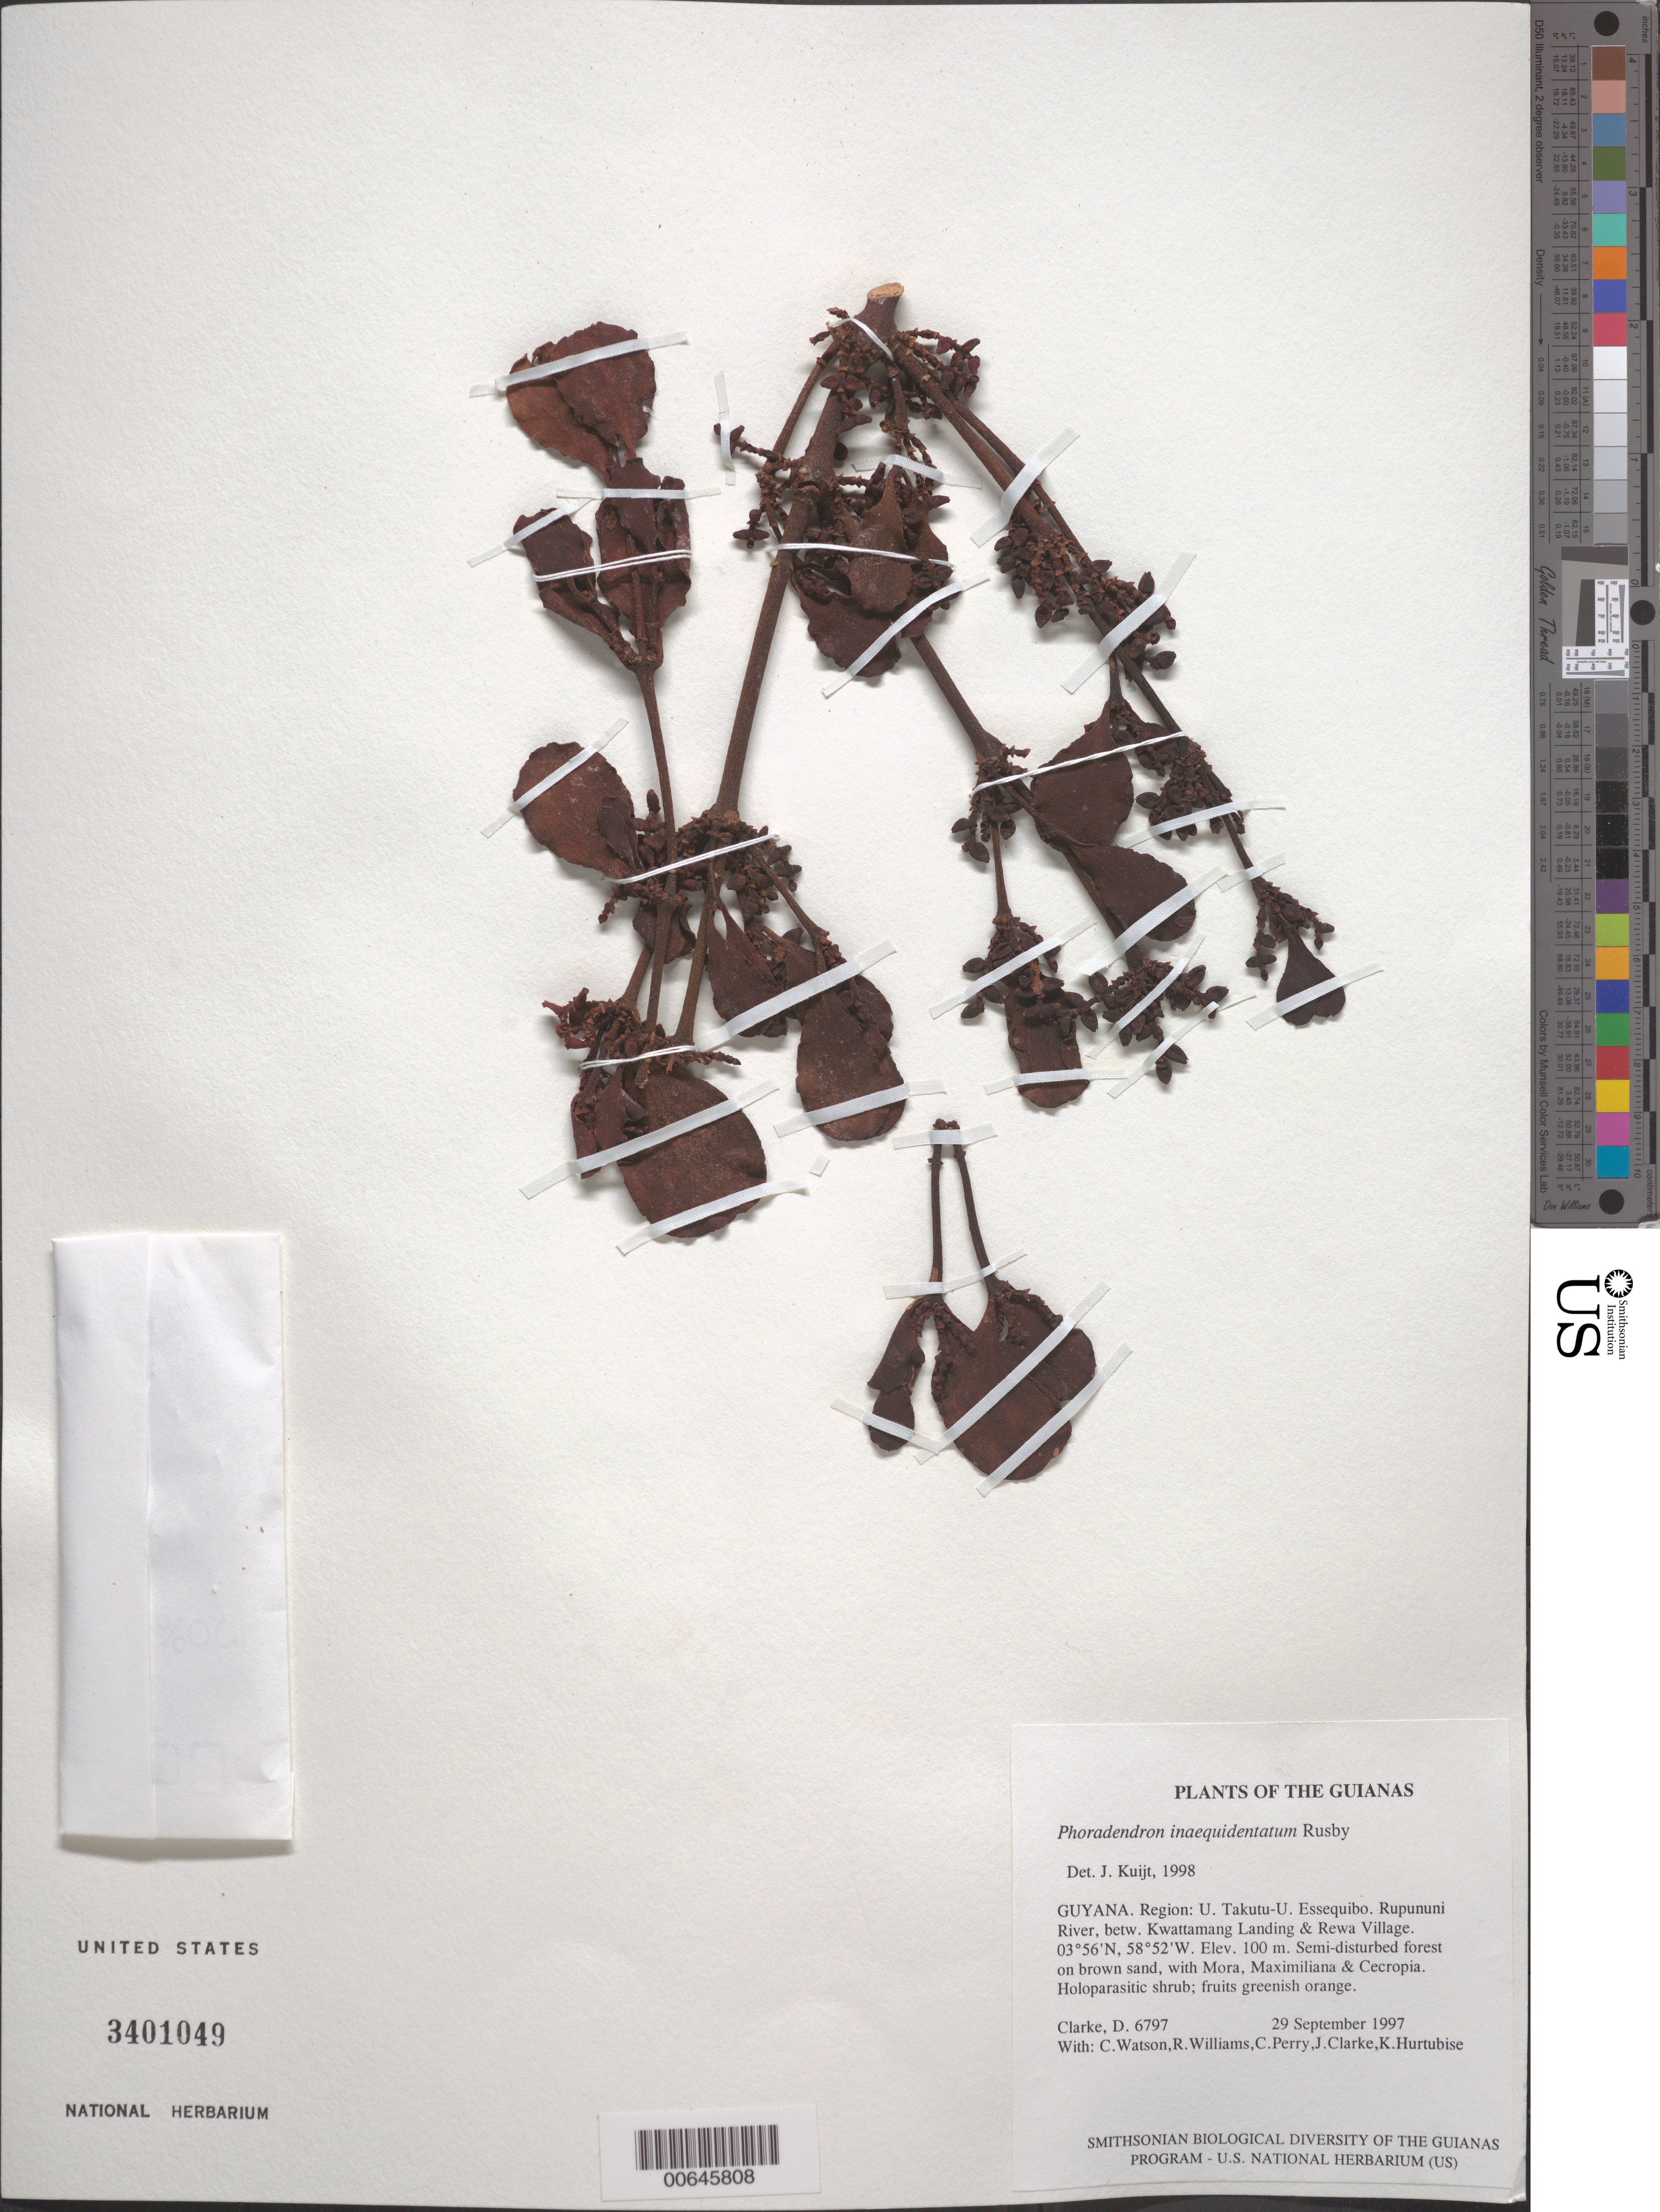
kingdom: Plantae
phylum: Tracheophyta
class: Magnoliopsida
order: Santalales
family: Viscaceae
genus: Phoradendron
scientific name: Phoradendron inaequidentatum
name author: Rusby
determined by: Kuijt, Job, (CANADA)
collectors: H. D. Clarke, C. Watson, R. Williams, C. Perry, J. Clarke & K. Hurtubise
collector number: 6797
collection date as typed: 29 September 1997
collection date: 1997-09-29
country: Guyana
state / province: U. Takutu-U. Essequibo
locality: Rupununi River, betw. Kwattamang Landing & Rewa Village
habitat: Semi-disturbed forest on brown sand, with Mora, Maximiliana & Cecropia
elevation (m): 100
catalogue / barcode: US 3401049